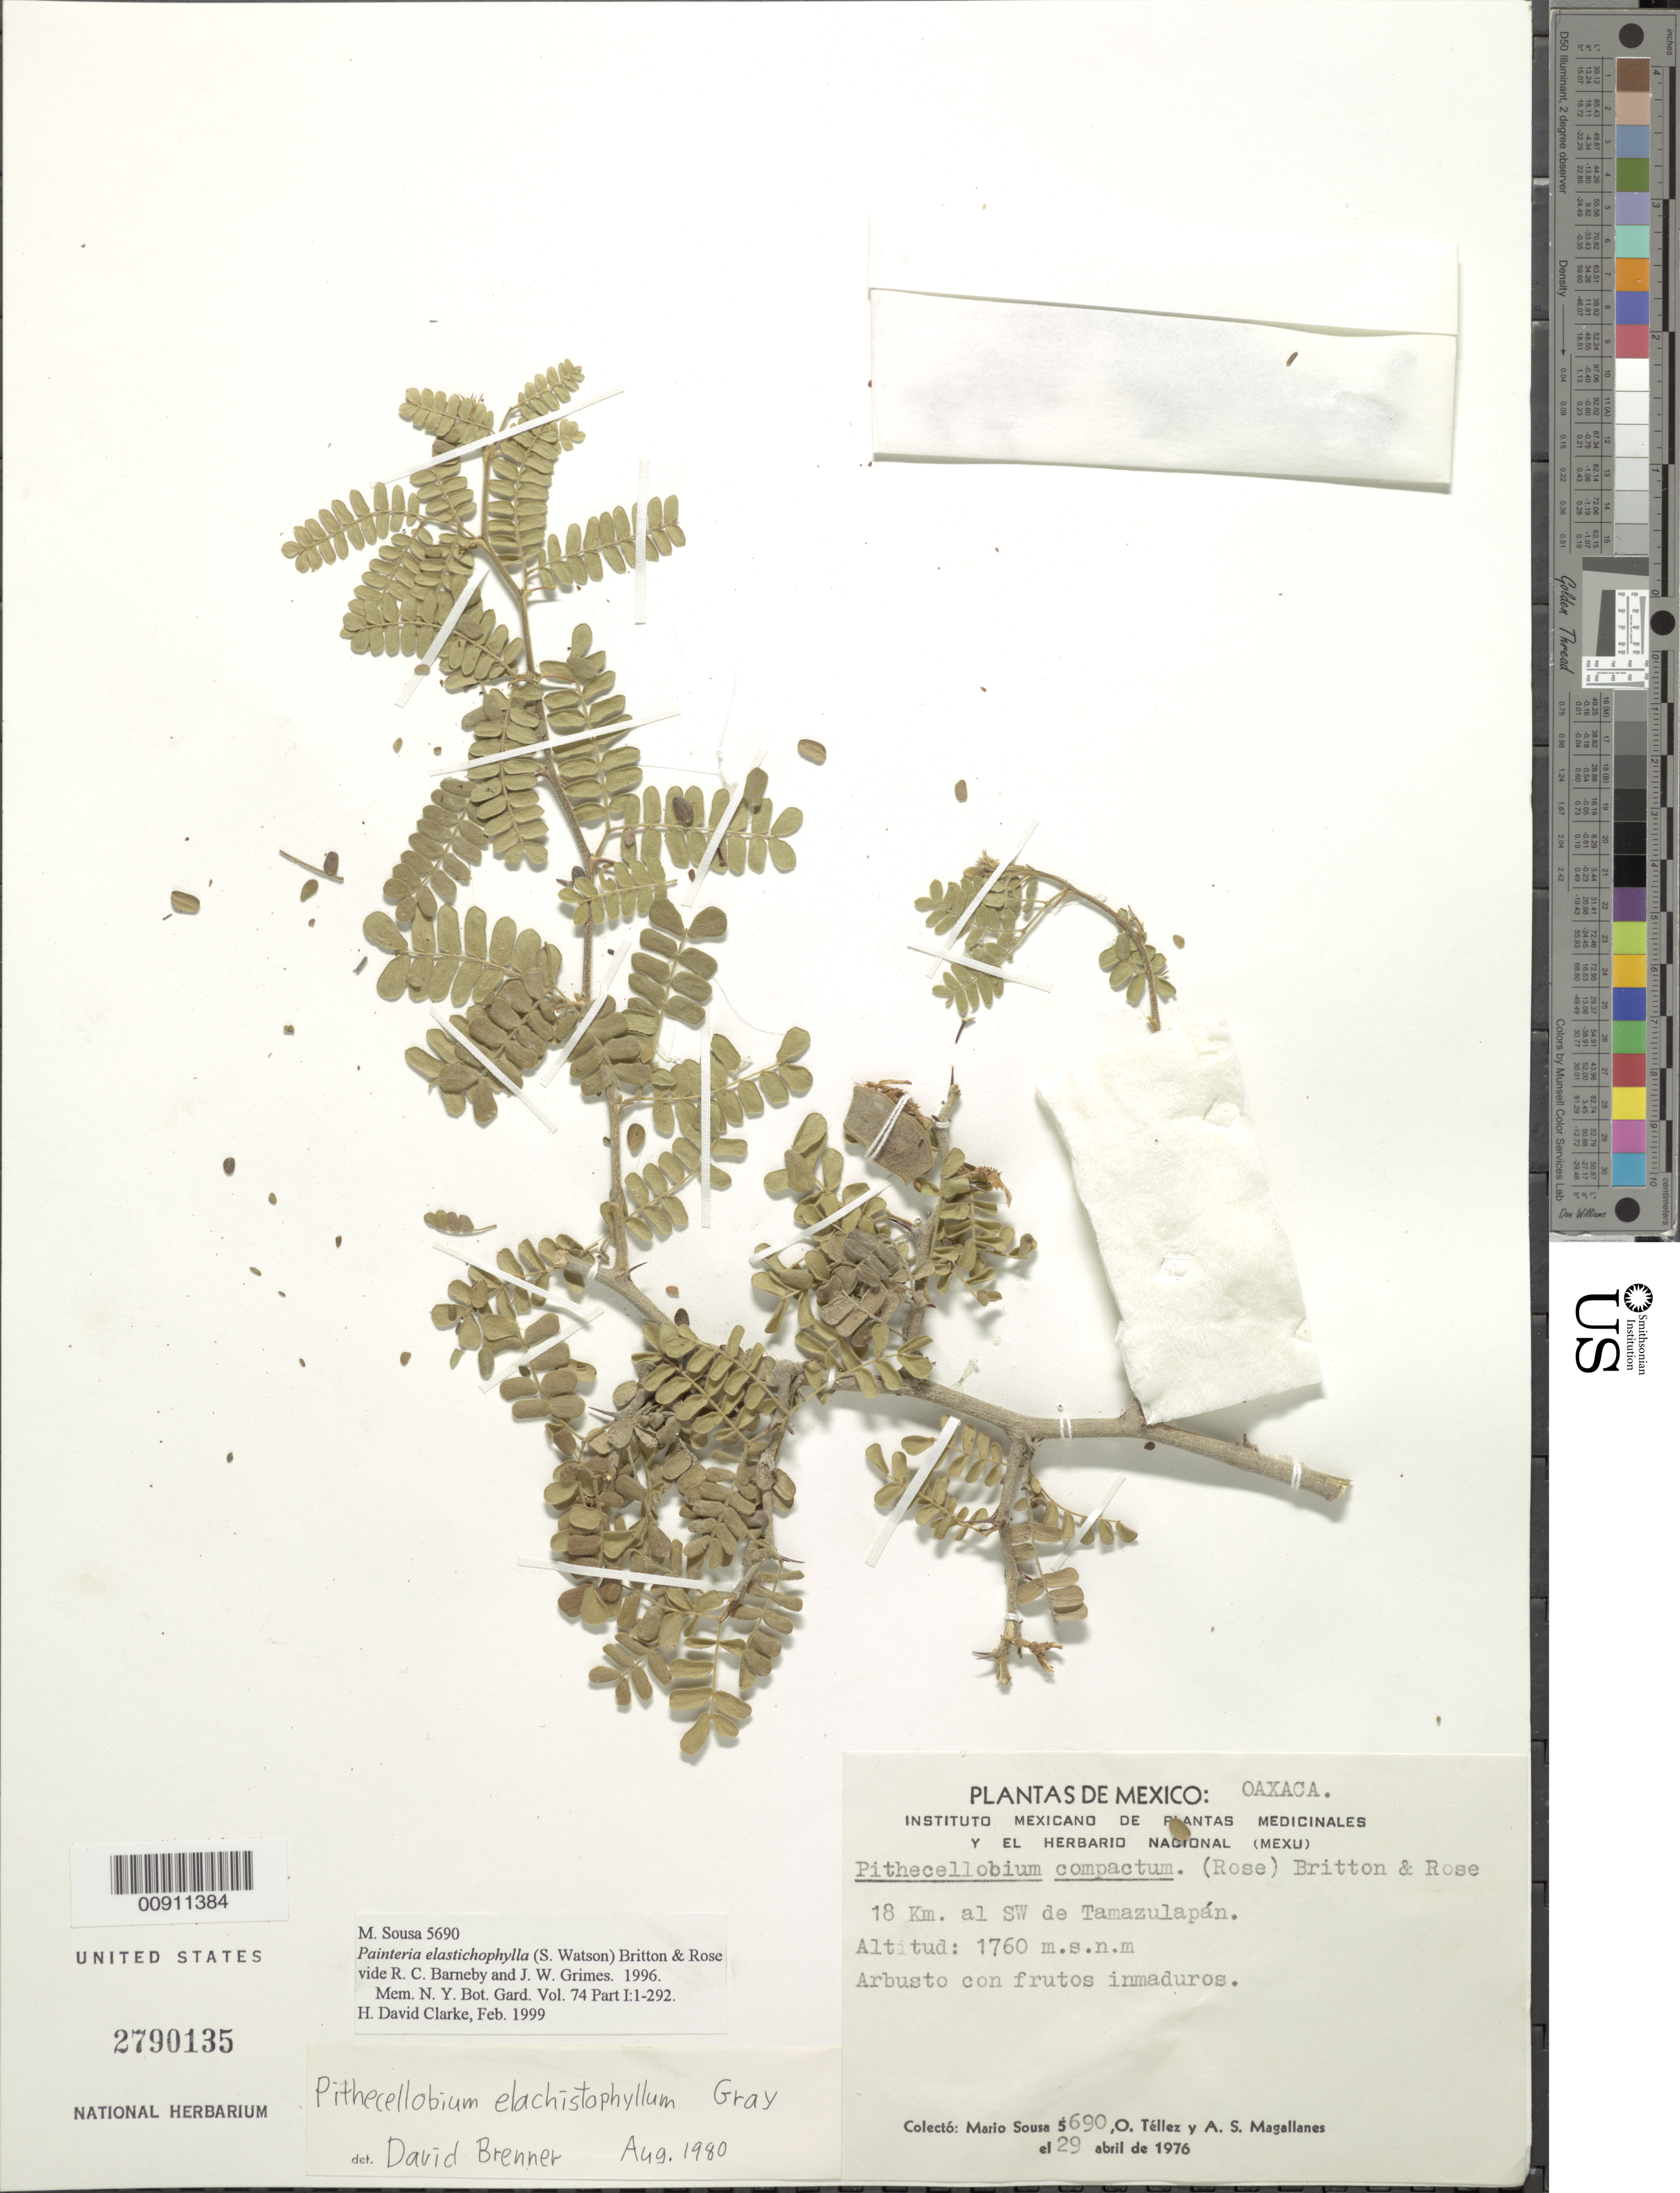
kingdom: Plantae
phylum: Tracheophyta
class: Magnoliopsida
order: Fabales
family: Fabaceae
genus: Painteria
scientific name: Painteria elachistophylla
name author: (A. Gray ex S. Watson) Britton & Rose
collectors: M. Sousa S., O. Téllez V. & A. Magallanes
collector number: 5690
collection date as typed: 29 Apr 1976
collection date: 1976-04-29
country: Mexico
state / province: Oaxaca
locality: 18 km. al SW de Tamazulapán.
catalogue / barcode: US 2790135